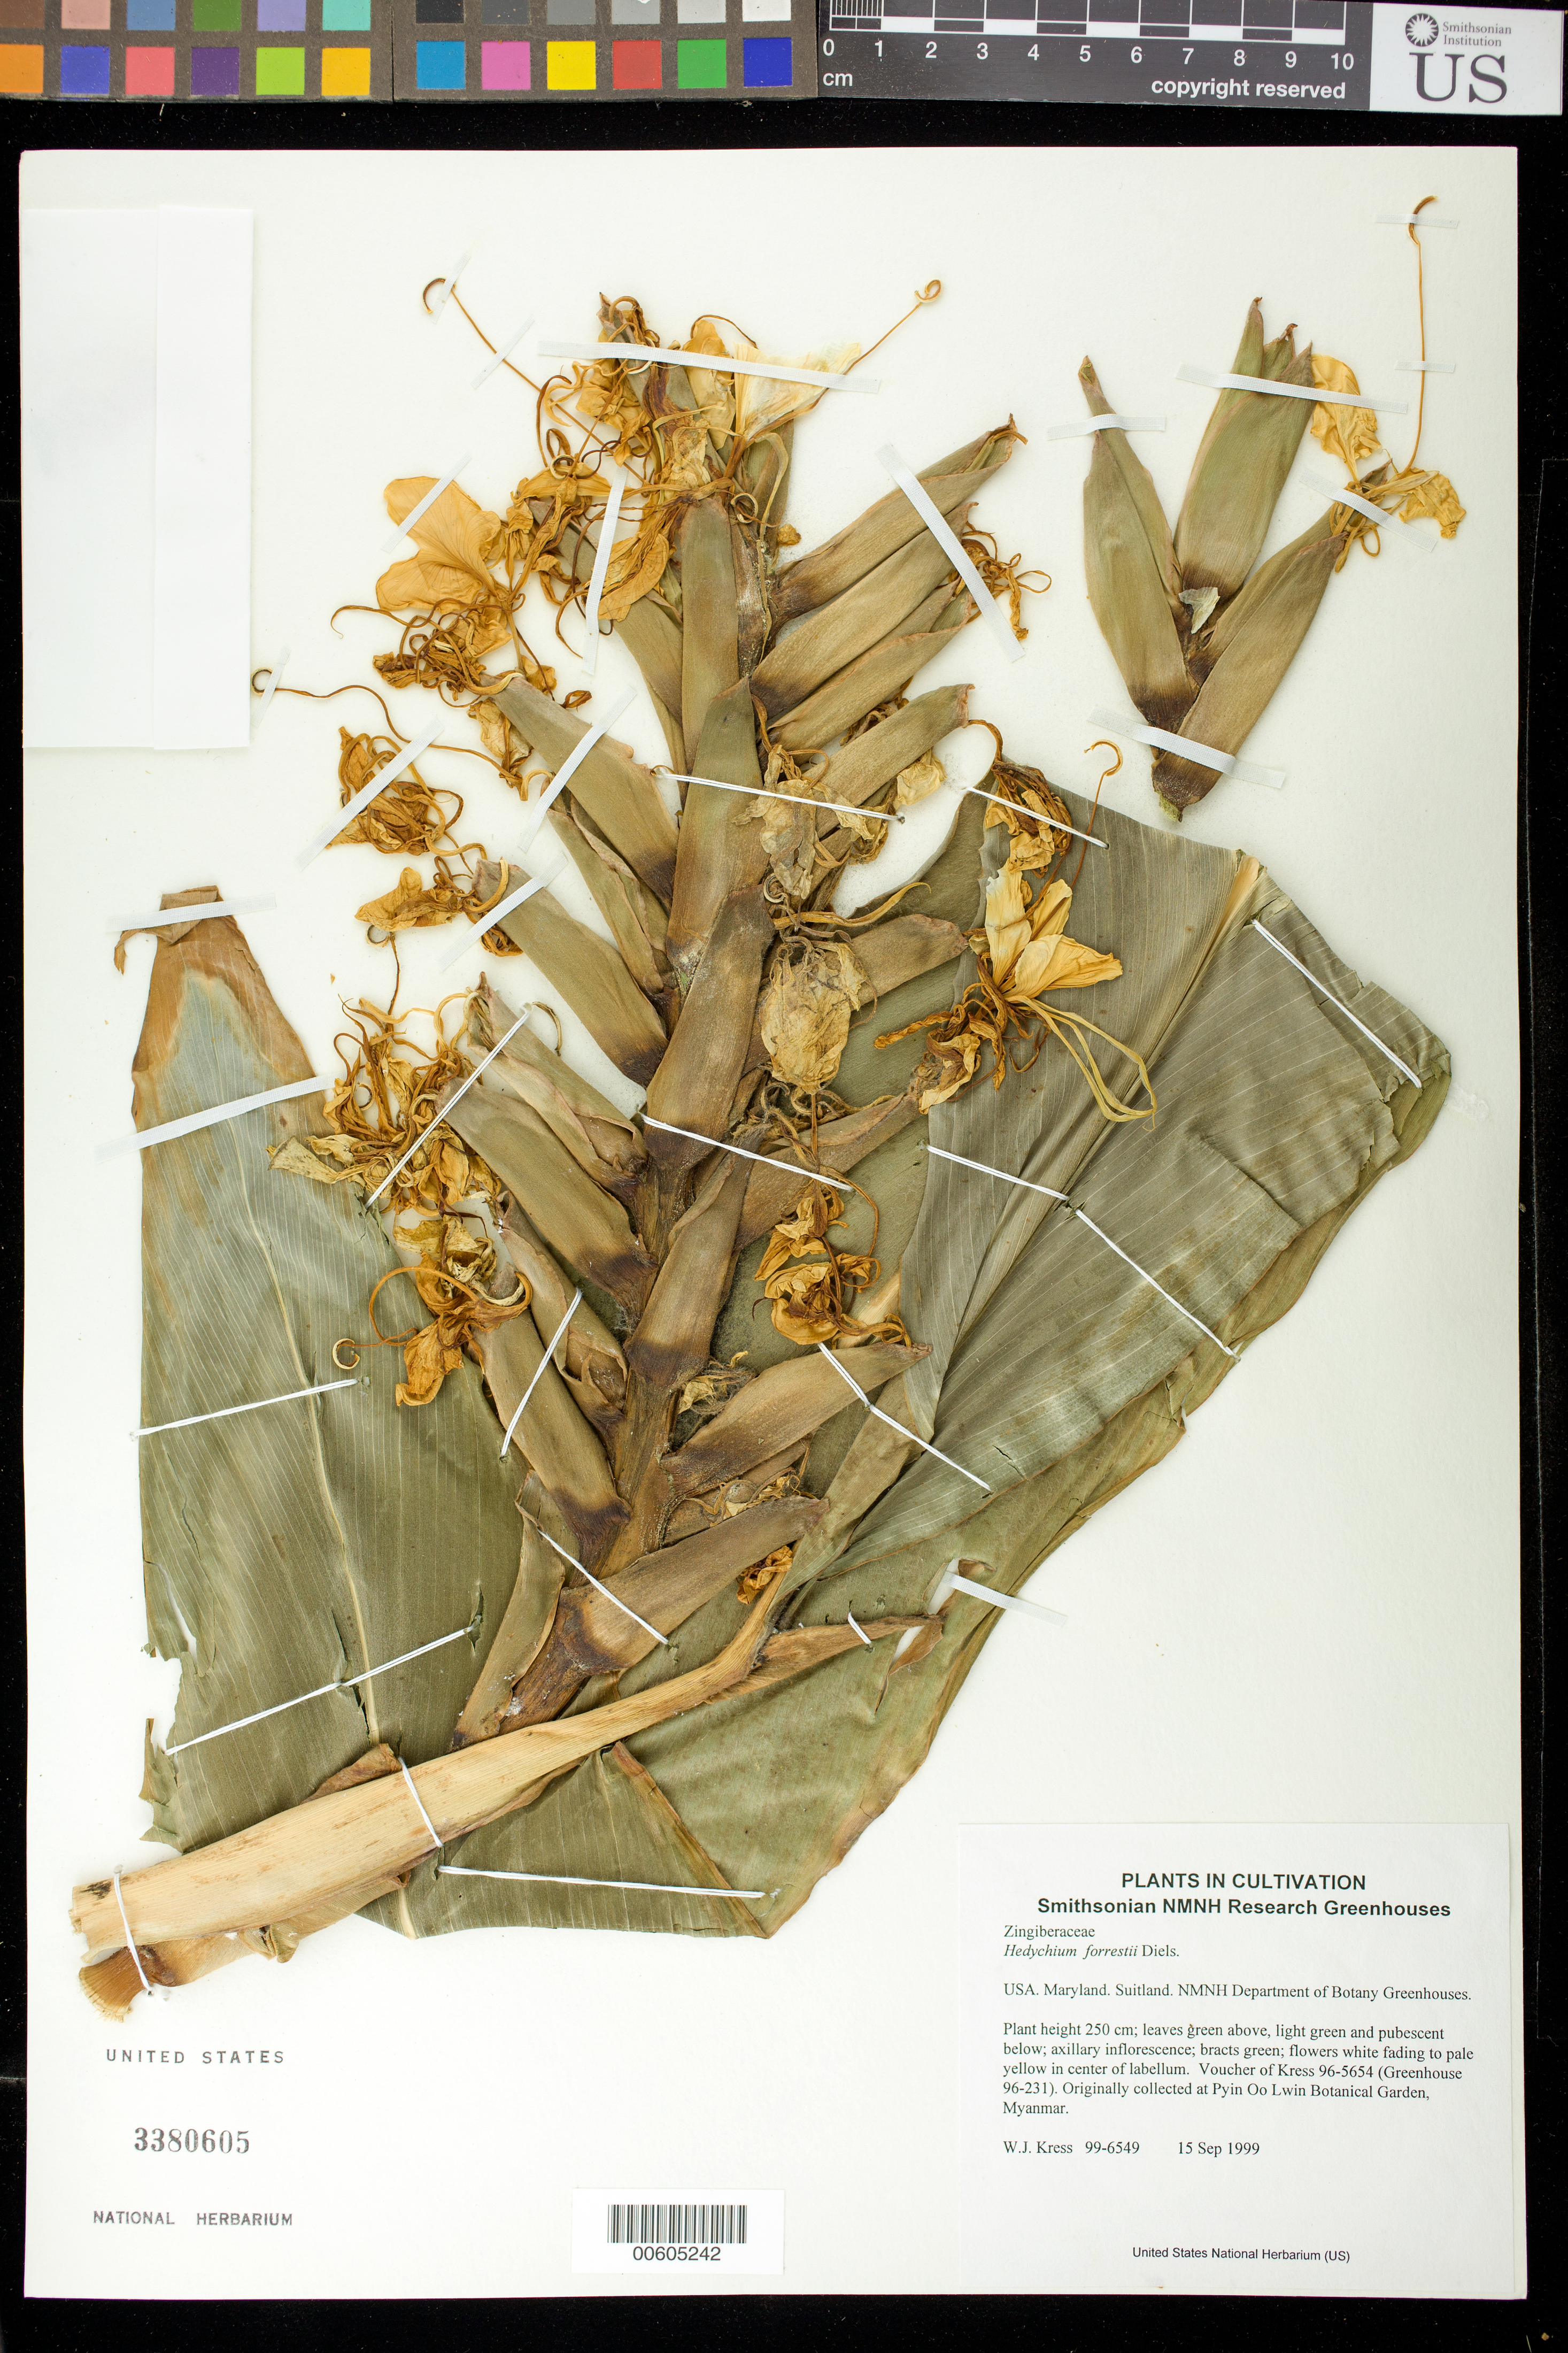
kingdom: Plantae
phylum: Tracheophyta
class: Liliopsida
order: Zingiberales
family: Zingiberaceae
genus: Hedychium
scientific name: Hedychium forrestii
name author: Diels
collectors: W. J. Kress & M. Bordelon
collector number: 99-6549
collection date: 1999-09-15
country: United States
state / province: Maryland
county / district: Prince George's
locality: NMNH Botany Research Greenhouses. Suitland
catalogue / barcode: US 3380605